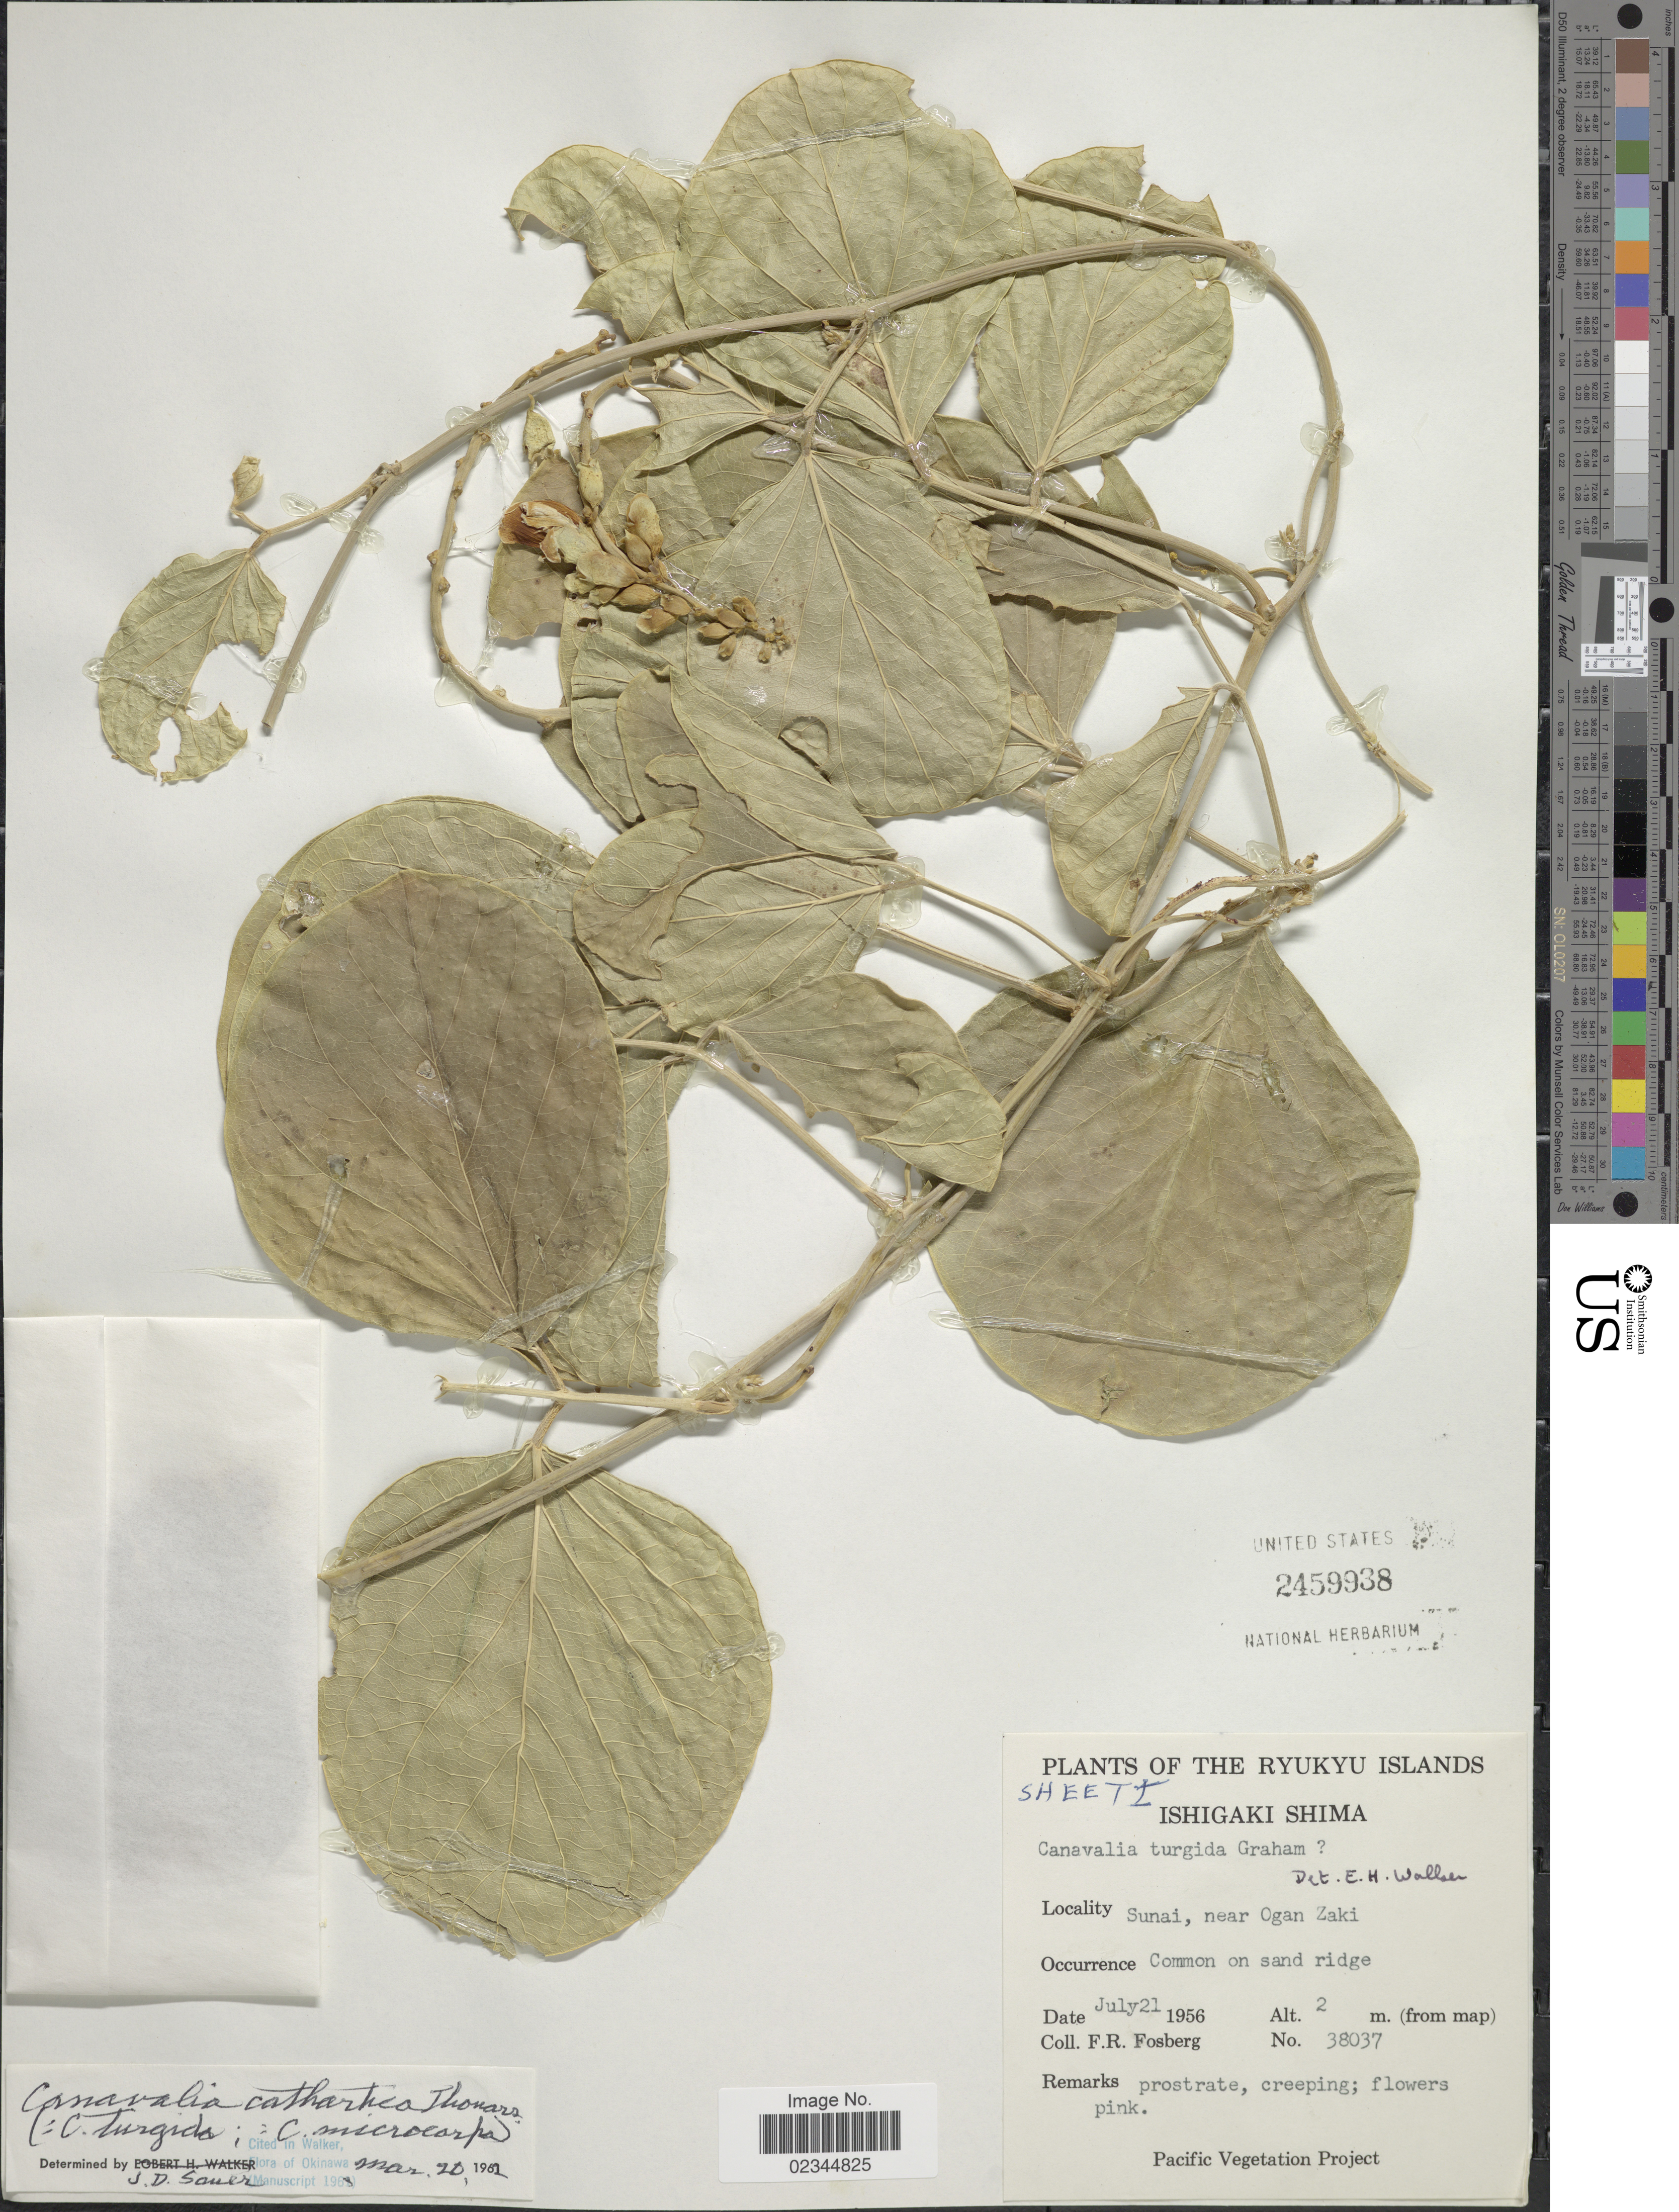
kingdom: Plantae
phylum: Tracheophyta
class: Magnoliopsida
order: Fabales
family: Fabaceae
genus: Canavalia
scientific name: Canavalia cathartica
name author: Thouars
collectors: F. R. Fosberg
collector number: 38037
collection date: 1956-07-21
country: Japan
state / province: Okinawa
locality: Ryukyu Islands. Ishigaki Shima. Sunai, near Ogan Zaki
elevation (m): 2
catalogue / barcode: US 2459938